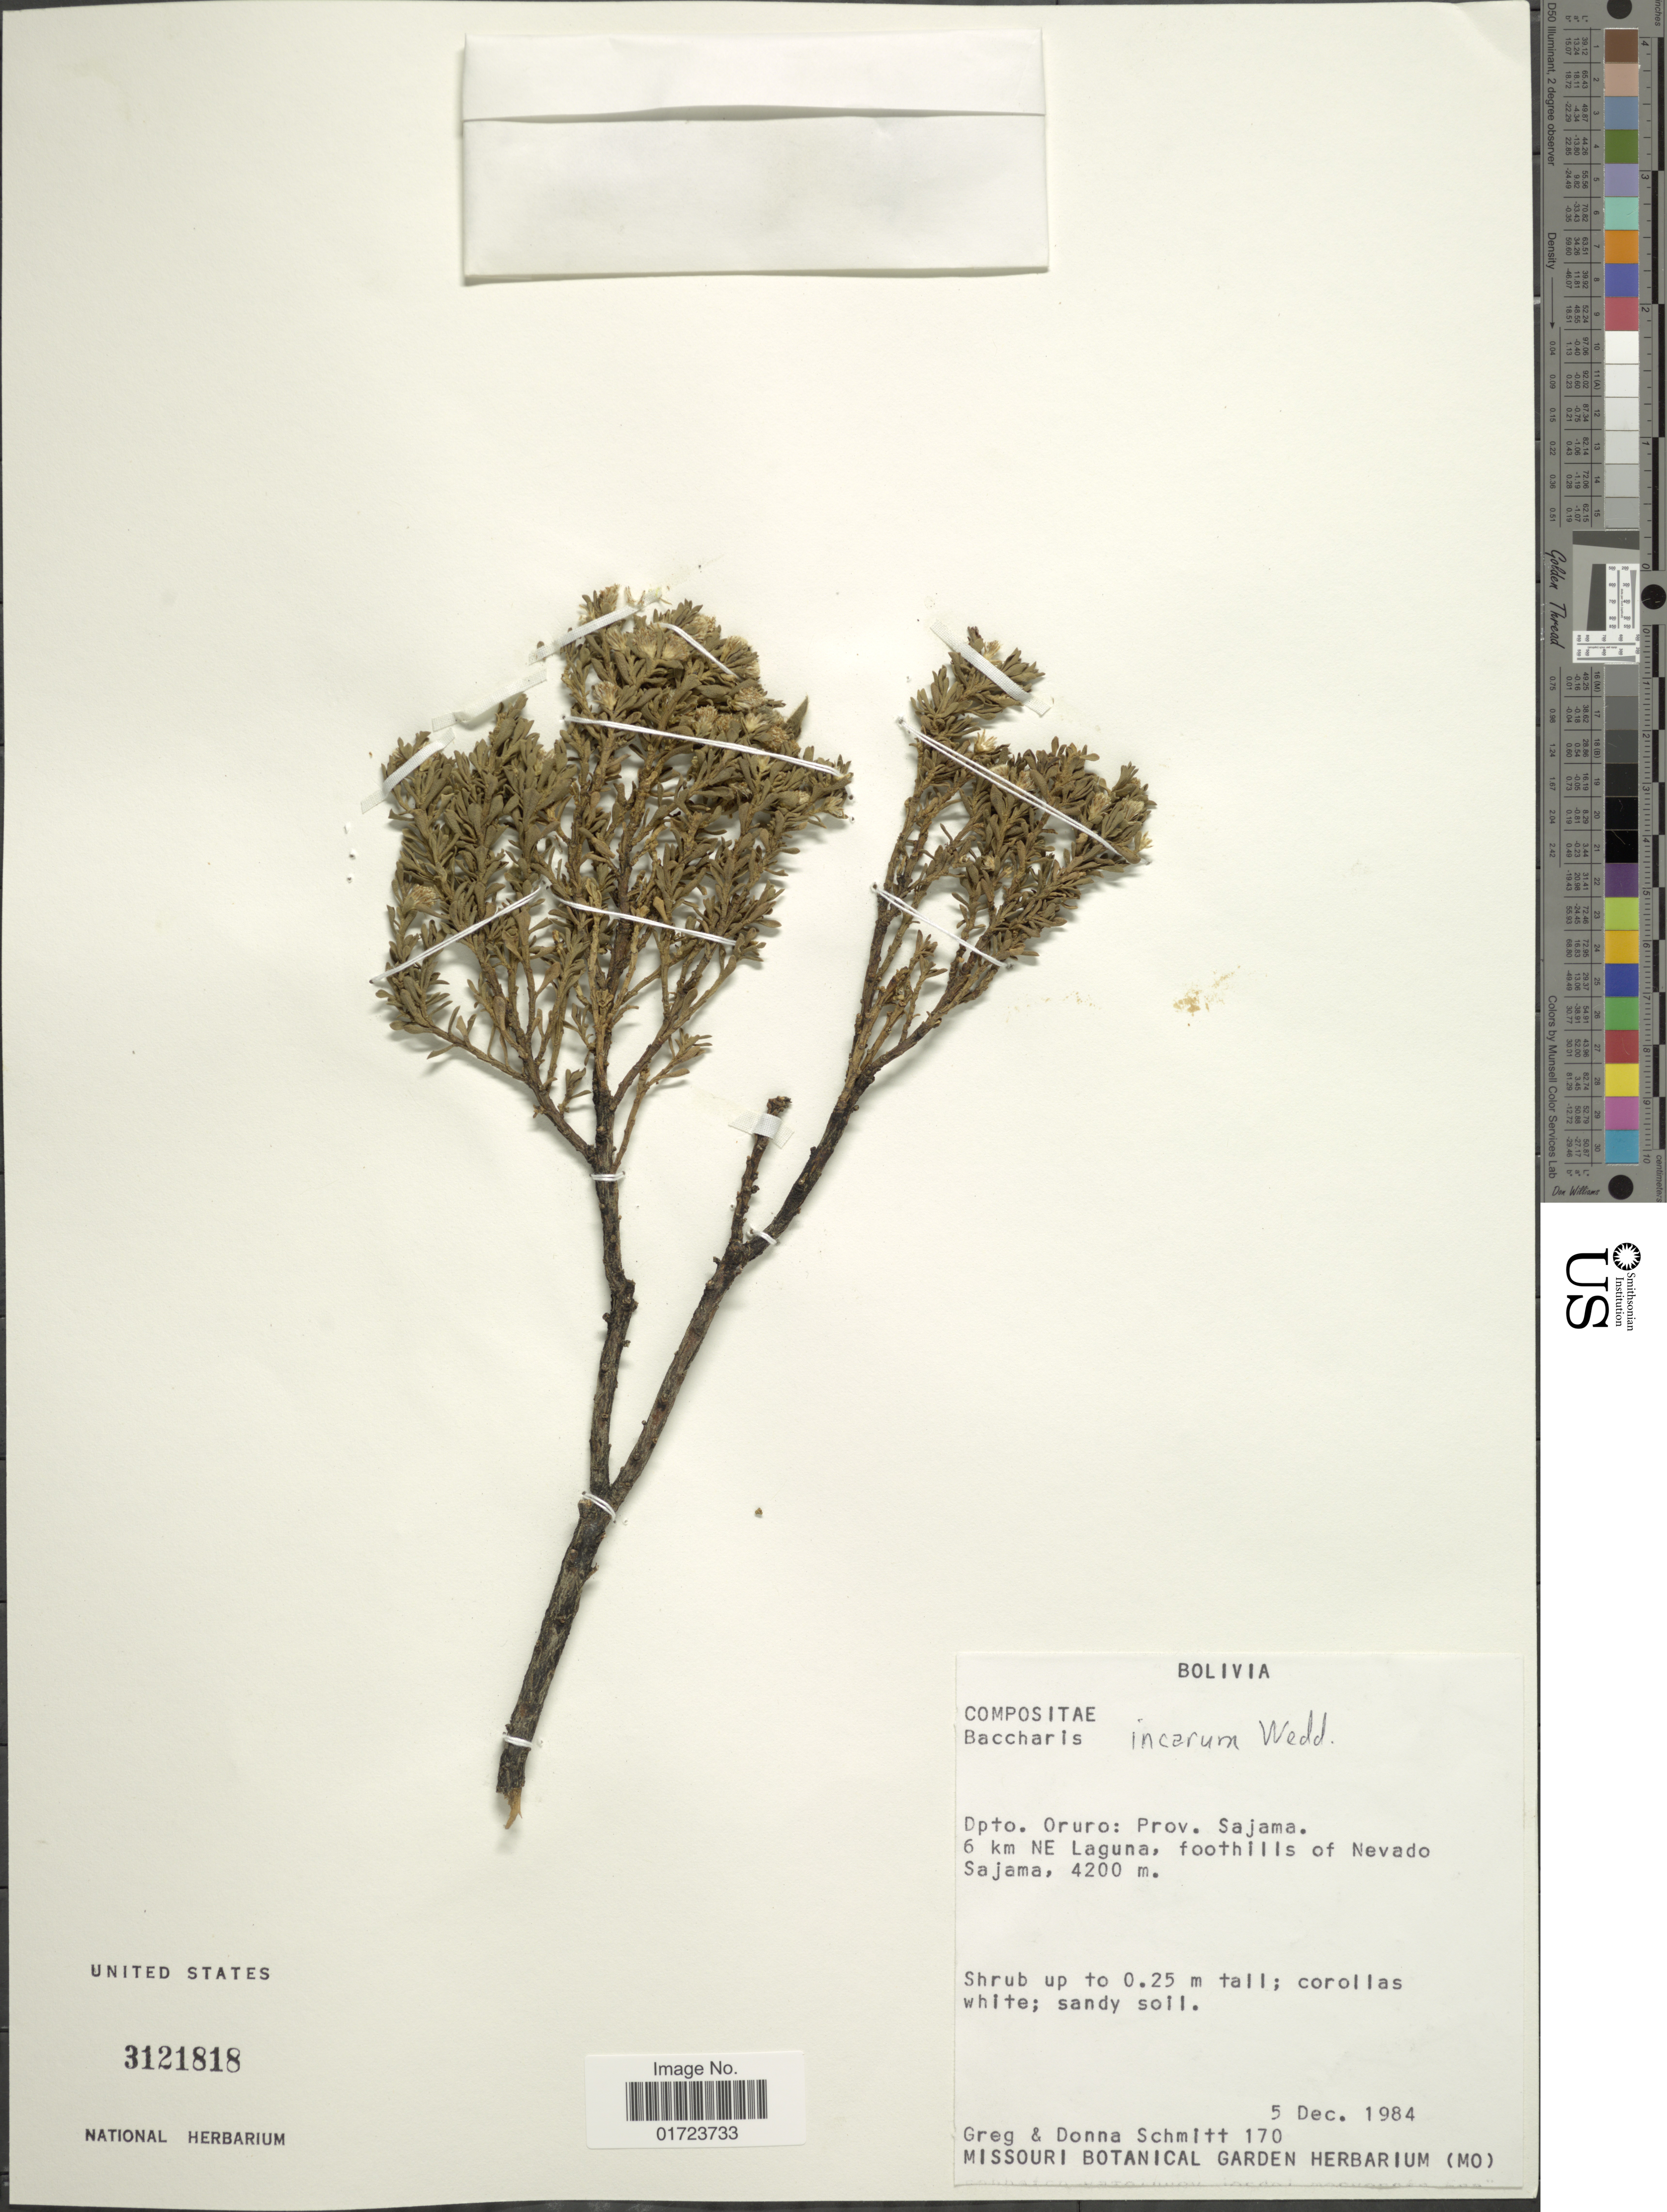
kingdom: Plantae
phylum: Tracheophyta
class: Magnoliopsida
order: Asterales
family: Asteraceae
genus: Baccharis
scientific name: Baccharis tola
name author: Phil.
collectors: G. Schmitt & D. Schmitt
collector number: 170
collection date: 1984-12-05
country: Bolivia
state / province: Oruro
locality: Dpto. Oruro: Prov. Sajama. 6 km NE Laguna, foothills of Nevado, Sajama.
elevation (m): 4200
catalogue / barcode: US 3121818